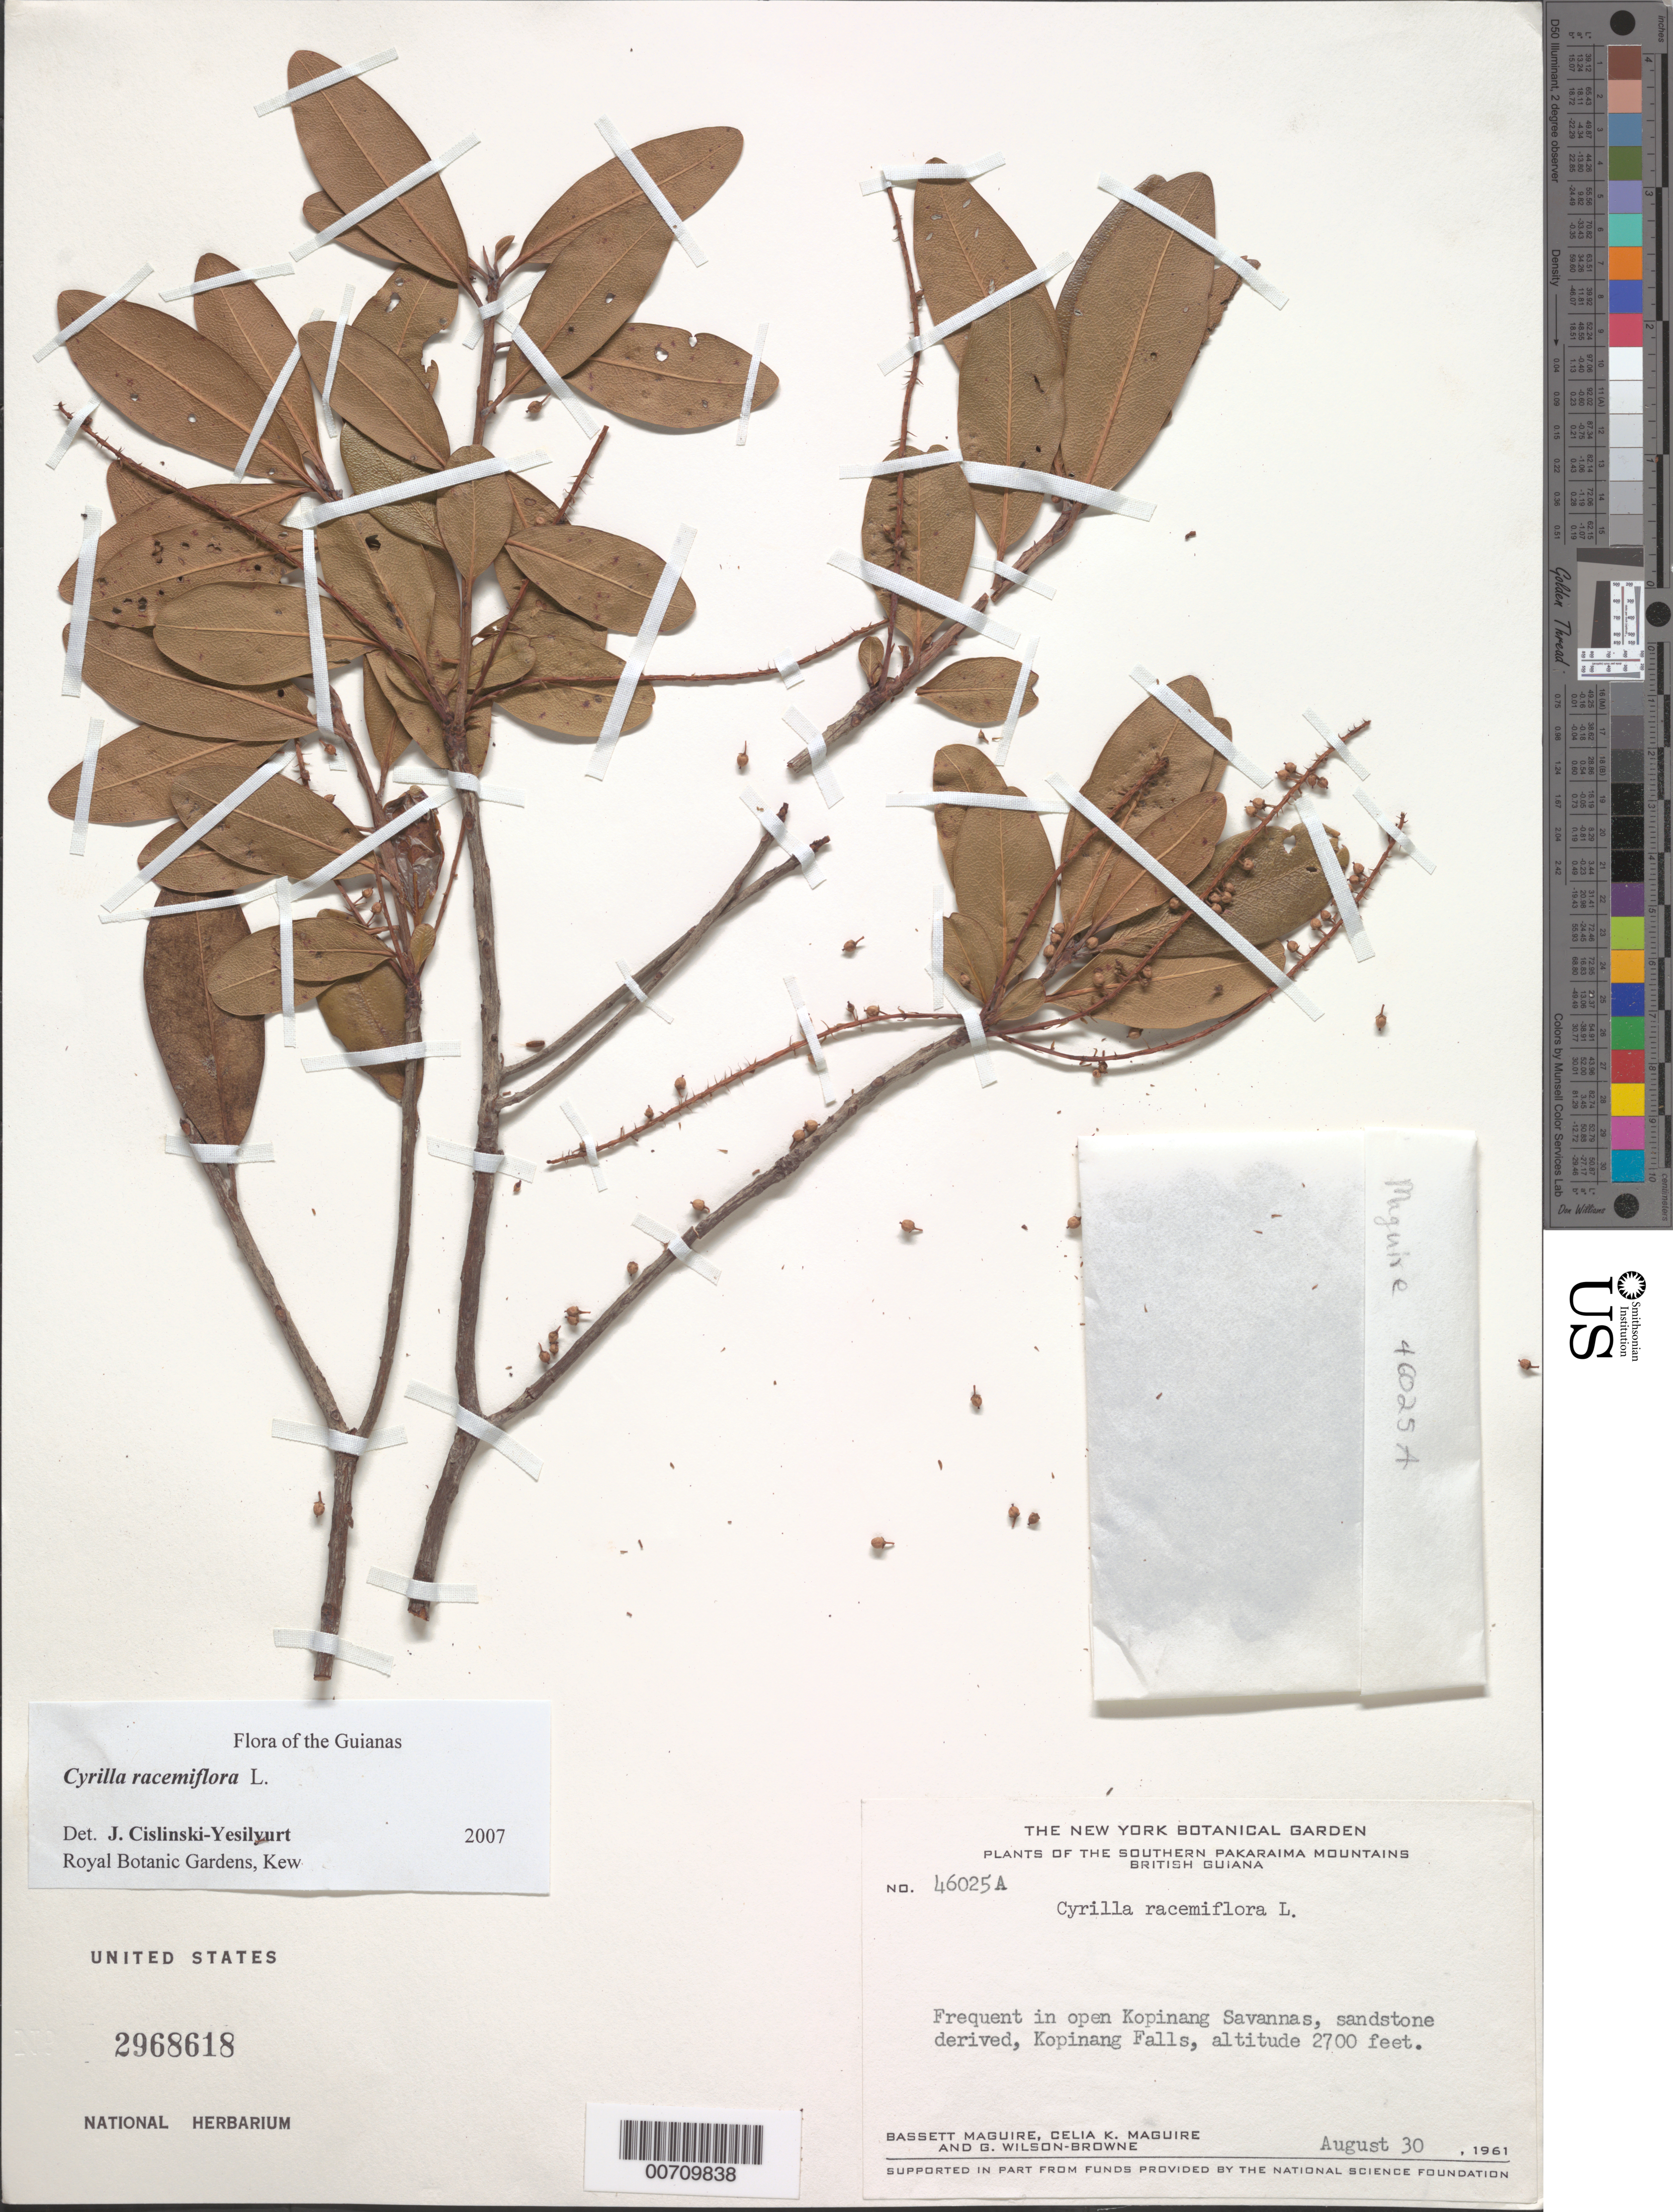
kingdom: Plantae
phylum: Tracheophyta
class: Magnoliopsida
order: Ericales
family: Cyrillaceae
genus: Cyrilla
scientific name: Cyrilla racemiflora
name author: L.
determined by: Yesilyurt, J. C.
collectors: B. Maguire, C. K. Maguire & G. Wilson-Browne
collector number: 46025 A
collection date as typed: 30-Aug-61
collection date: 1961-08-30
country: Guyana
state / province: Potaro-Siparuni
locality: Kopinang Savanna, vic. of Kopinang Falls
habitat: Open savannas, sandstone derived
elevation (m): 823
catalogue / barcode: US 2968618